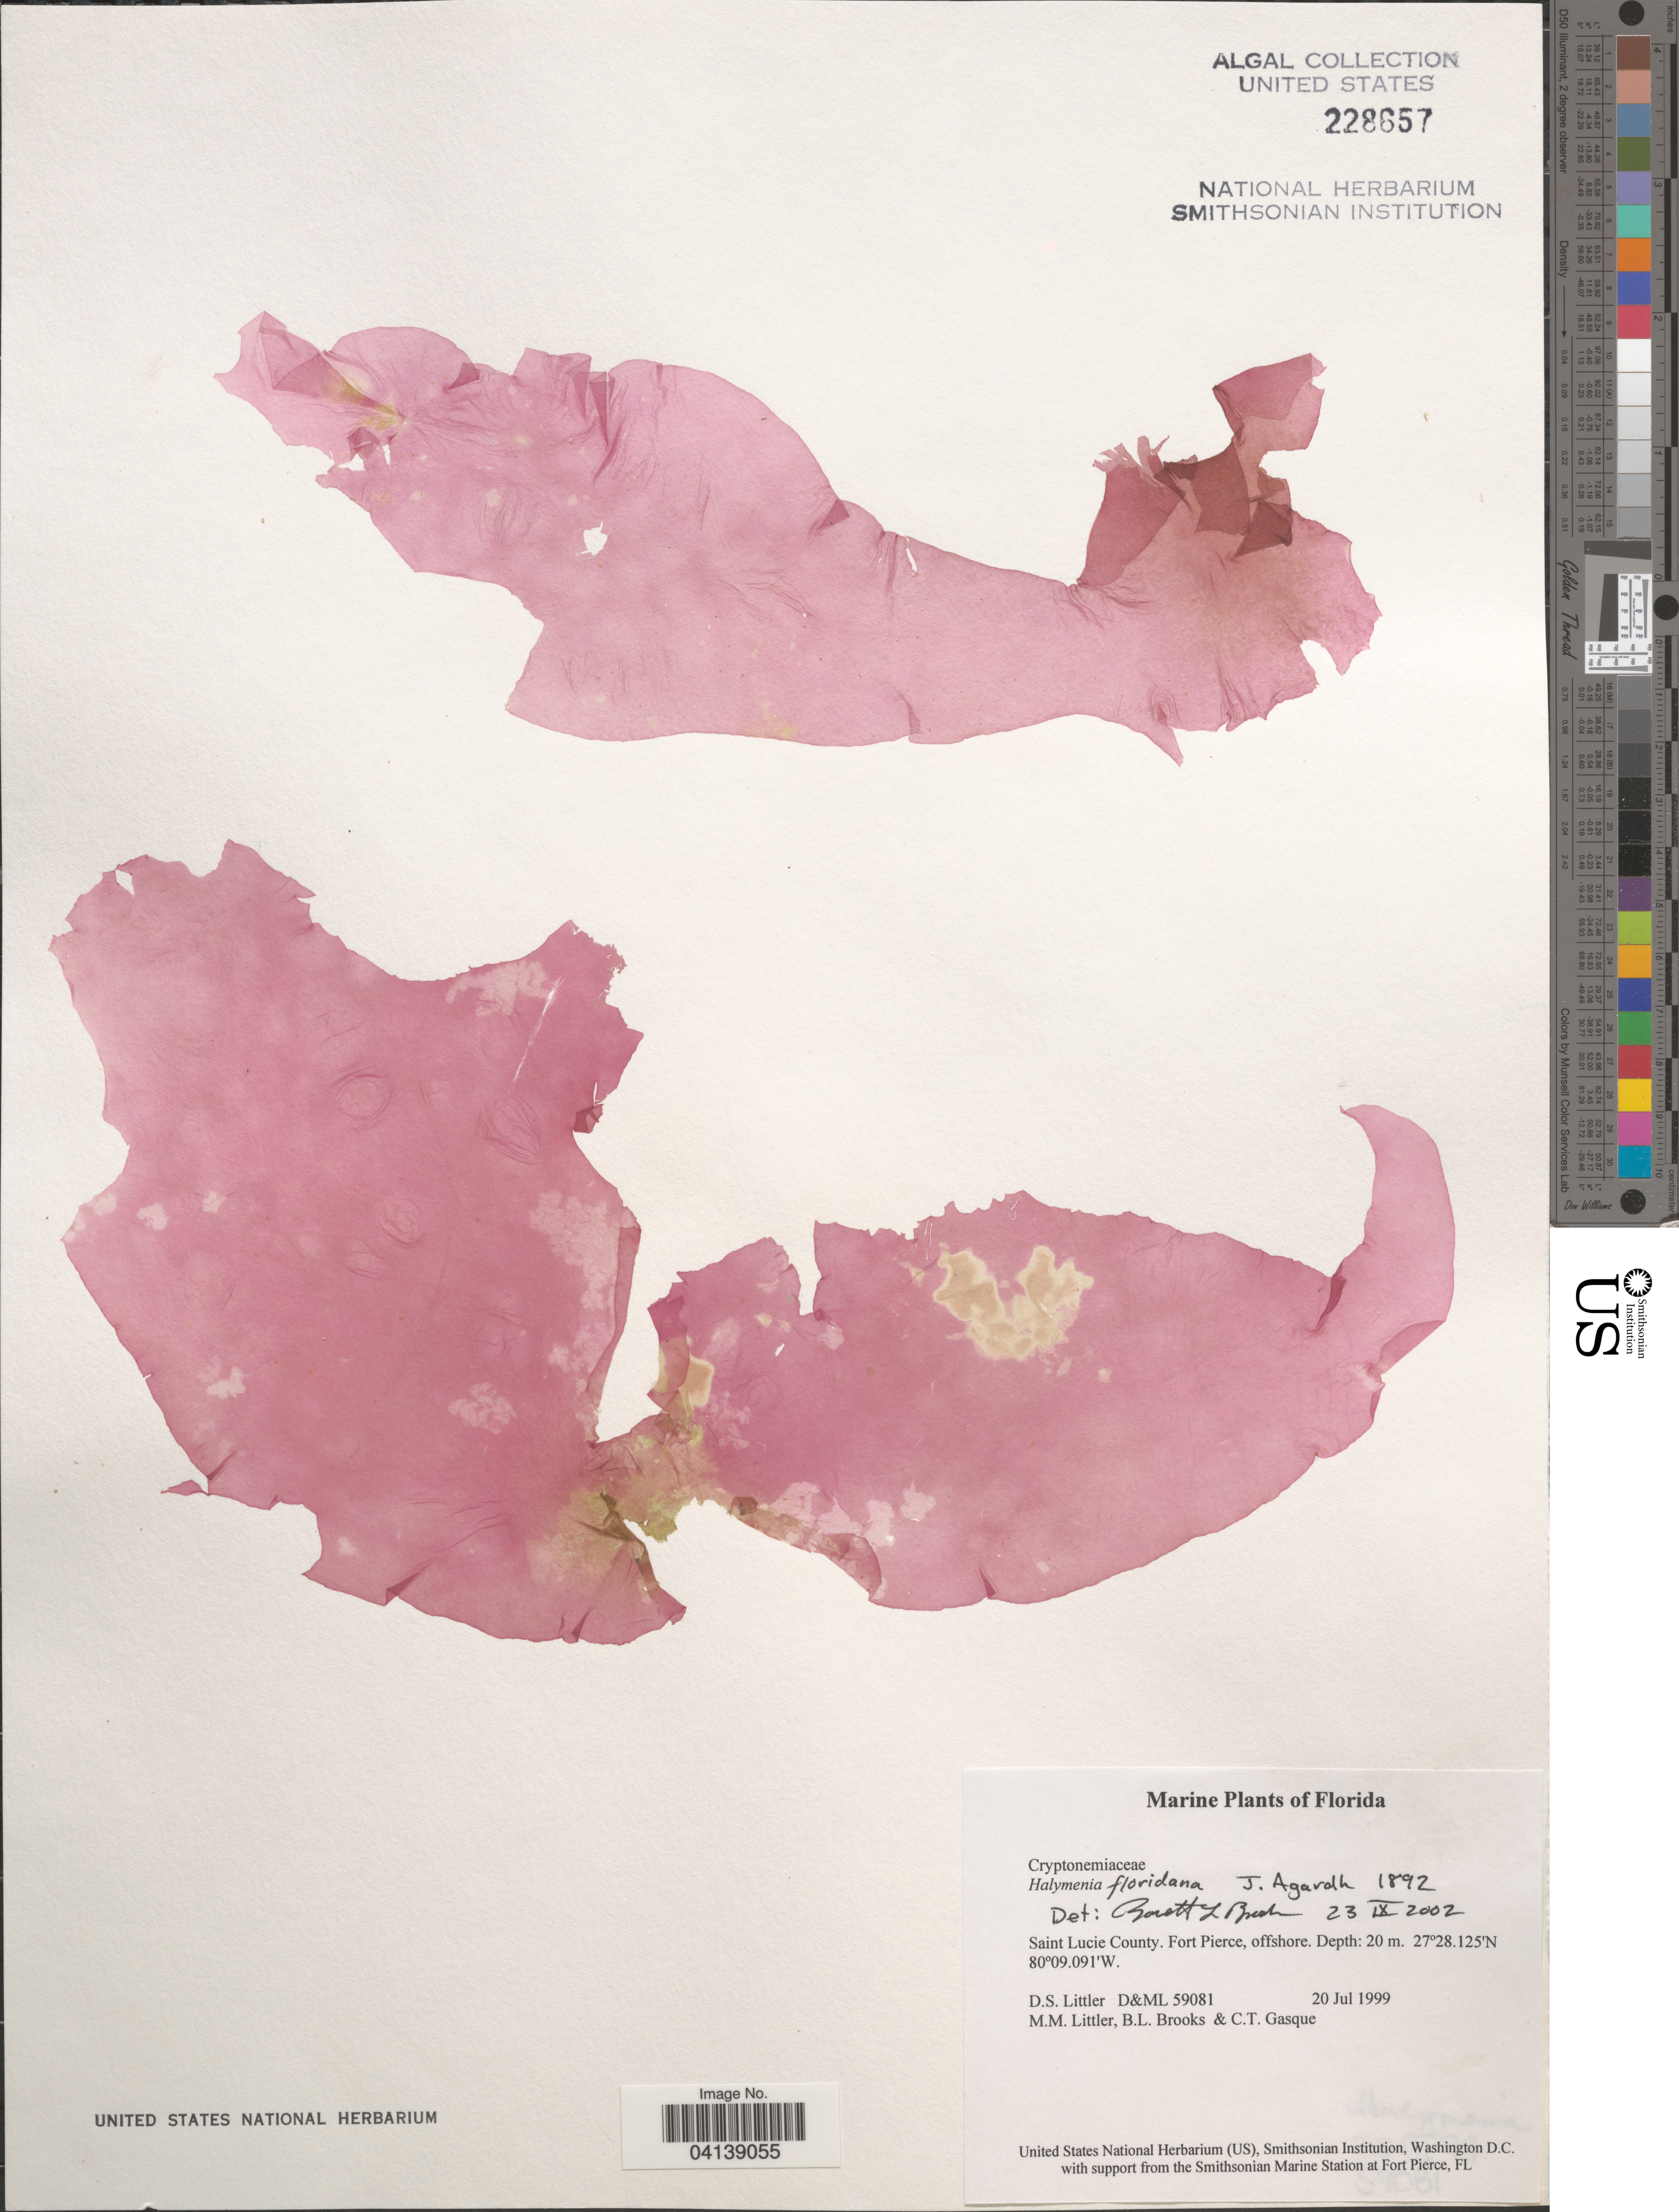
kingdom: Plantae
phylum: Rhodophyta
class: Florideophyceae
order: Halymeniales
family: Halymeniaceae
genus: Halymenia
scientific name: Halymenia floridana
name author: J. Agardh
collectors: D. S. Littler, B. Brooks & C. Gasque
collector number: D&ML 59081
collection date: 1999-07-20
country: United States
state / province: Florida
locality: Saint Lucie County. Fort Pierce, offshore.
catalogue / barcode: US 228657